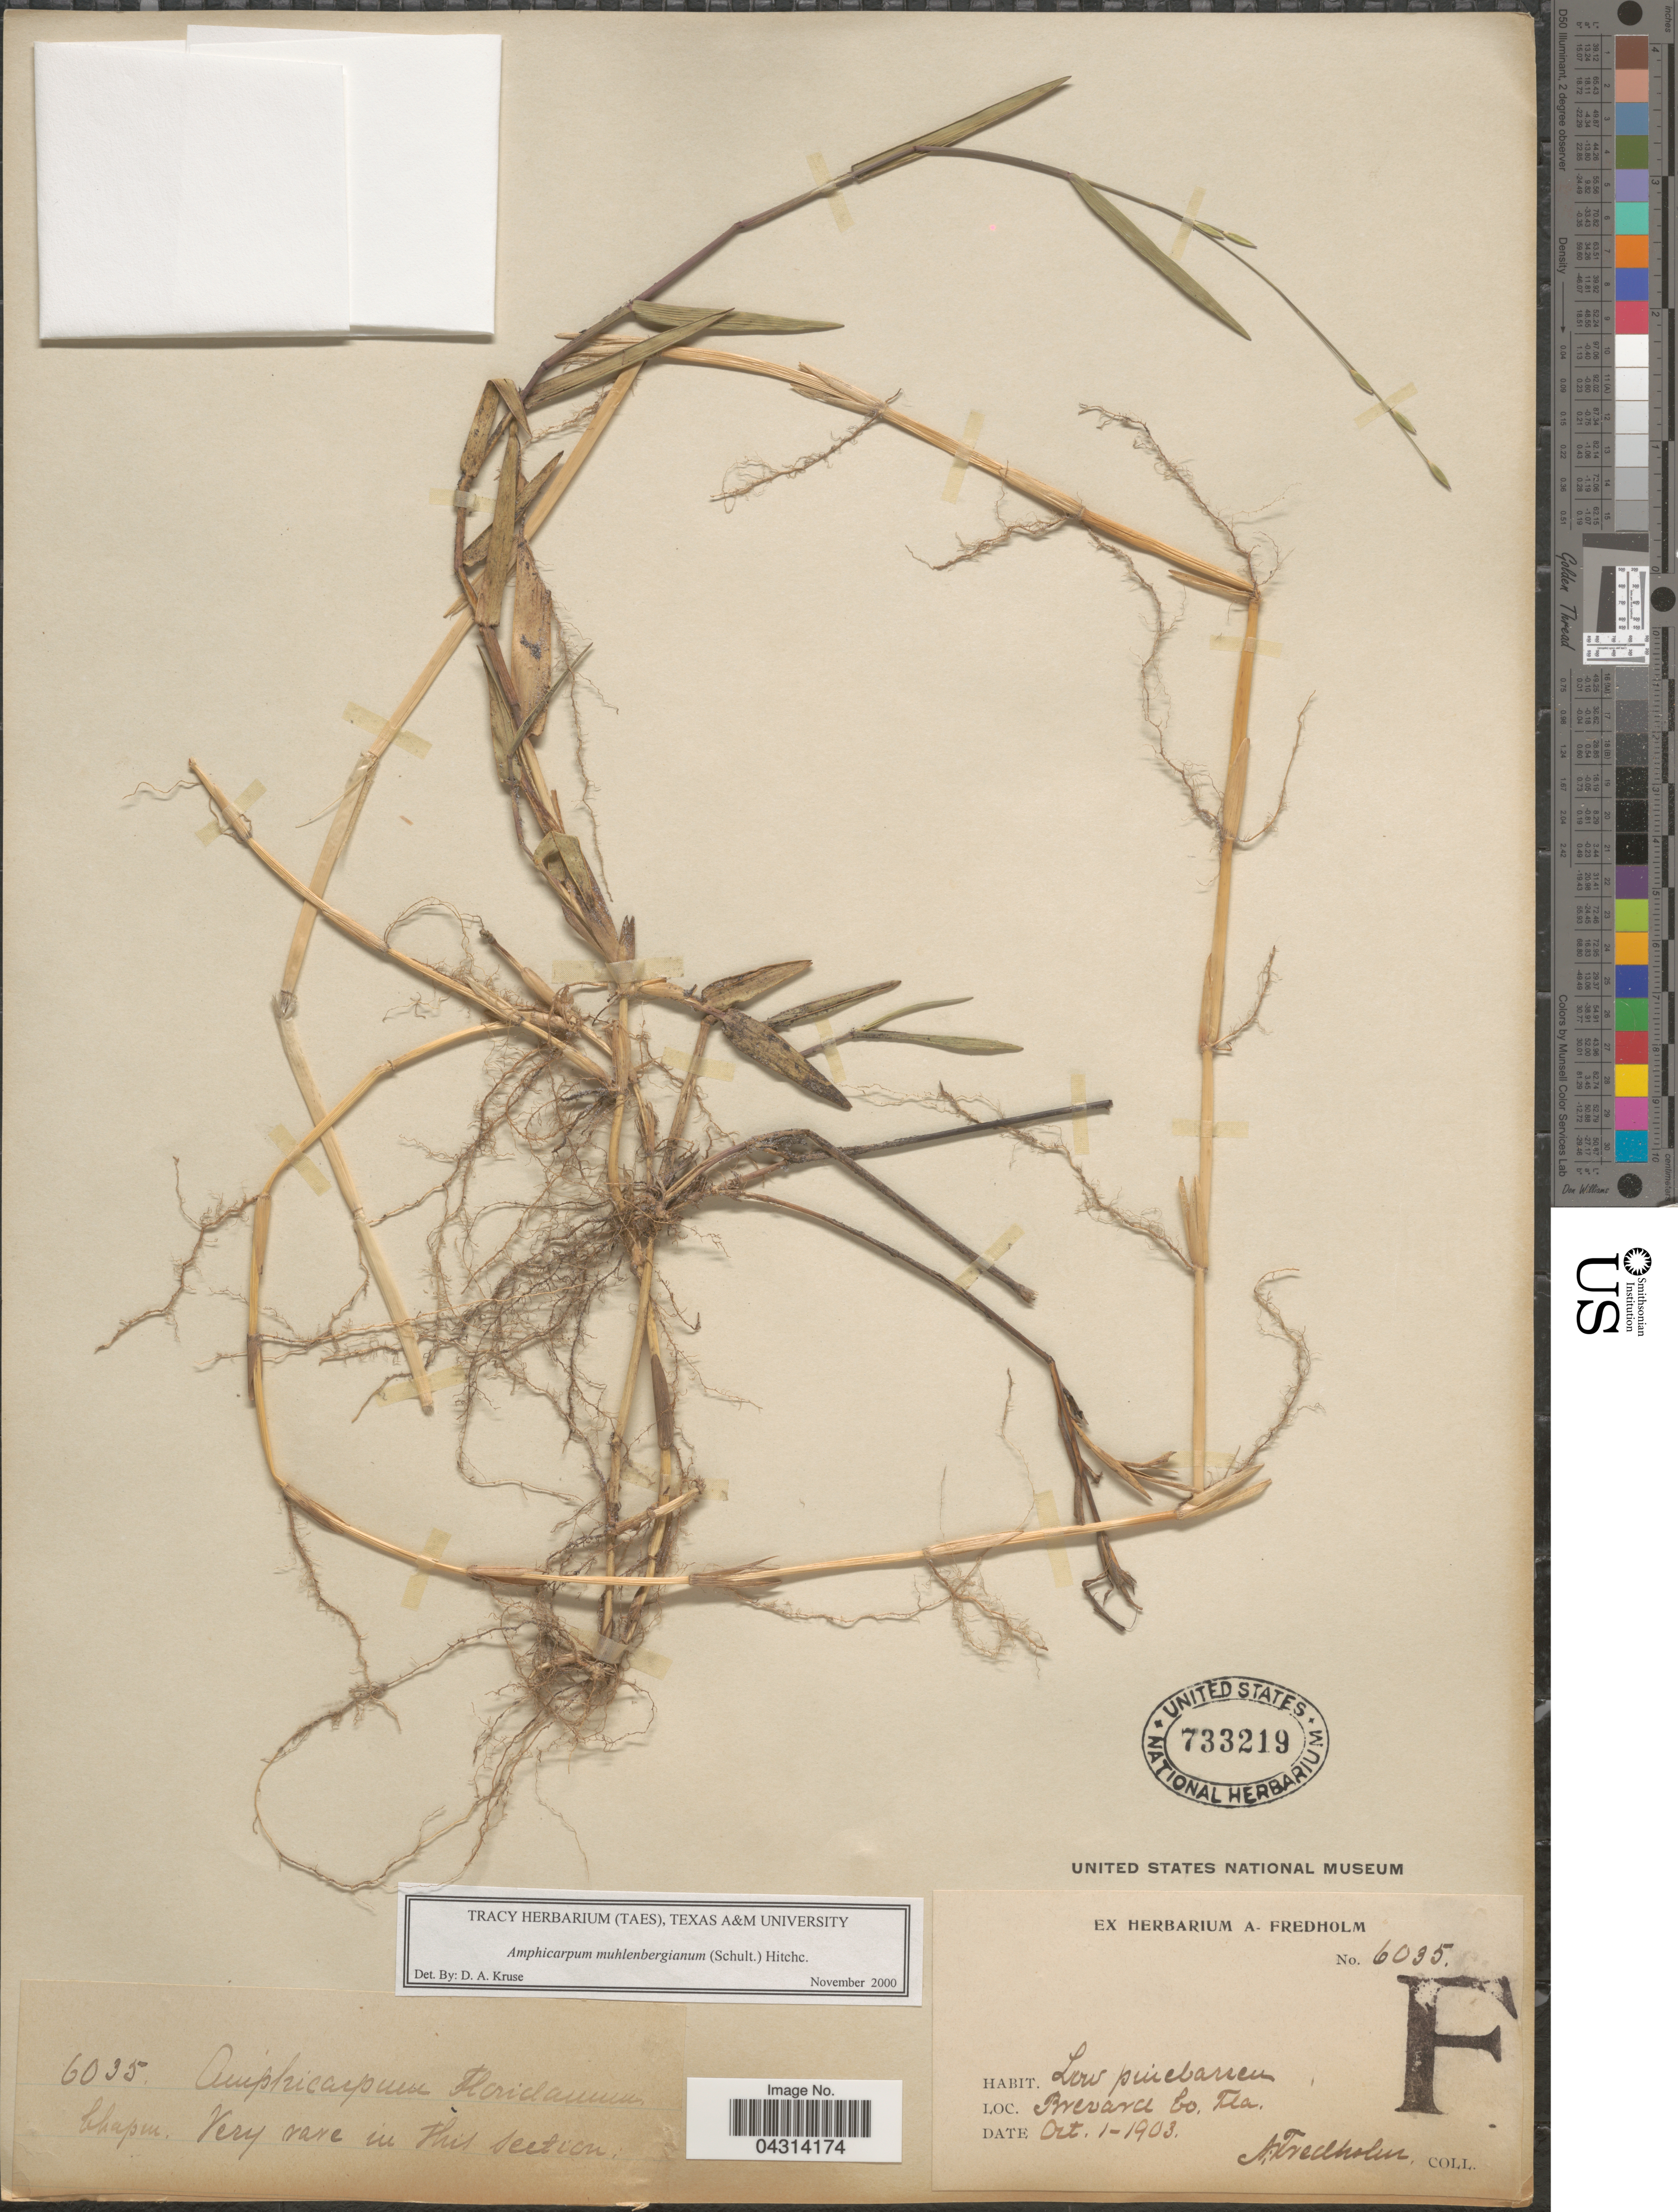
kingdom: Plantae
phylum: Tracheophyta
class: Liliopsida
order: Poales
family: Poaceae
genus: Amphicarpum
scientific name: Amphicarpum muhlenbergianum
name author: (Schult.) Hitchc.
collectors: A. Fredholm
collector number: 6035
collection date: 1903-10-01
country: United States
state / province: Florida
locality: Low pine barren. Brevard Co.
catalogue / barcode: US 733219